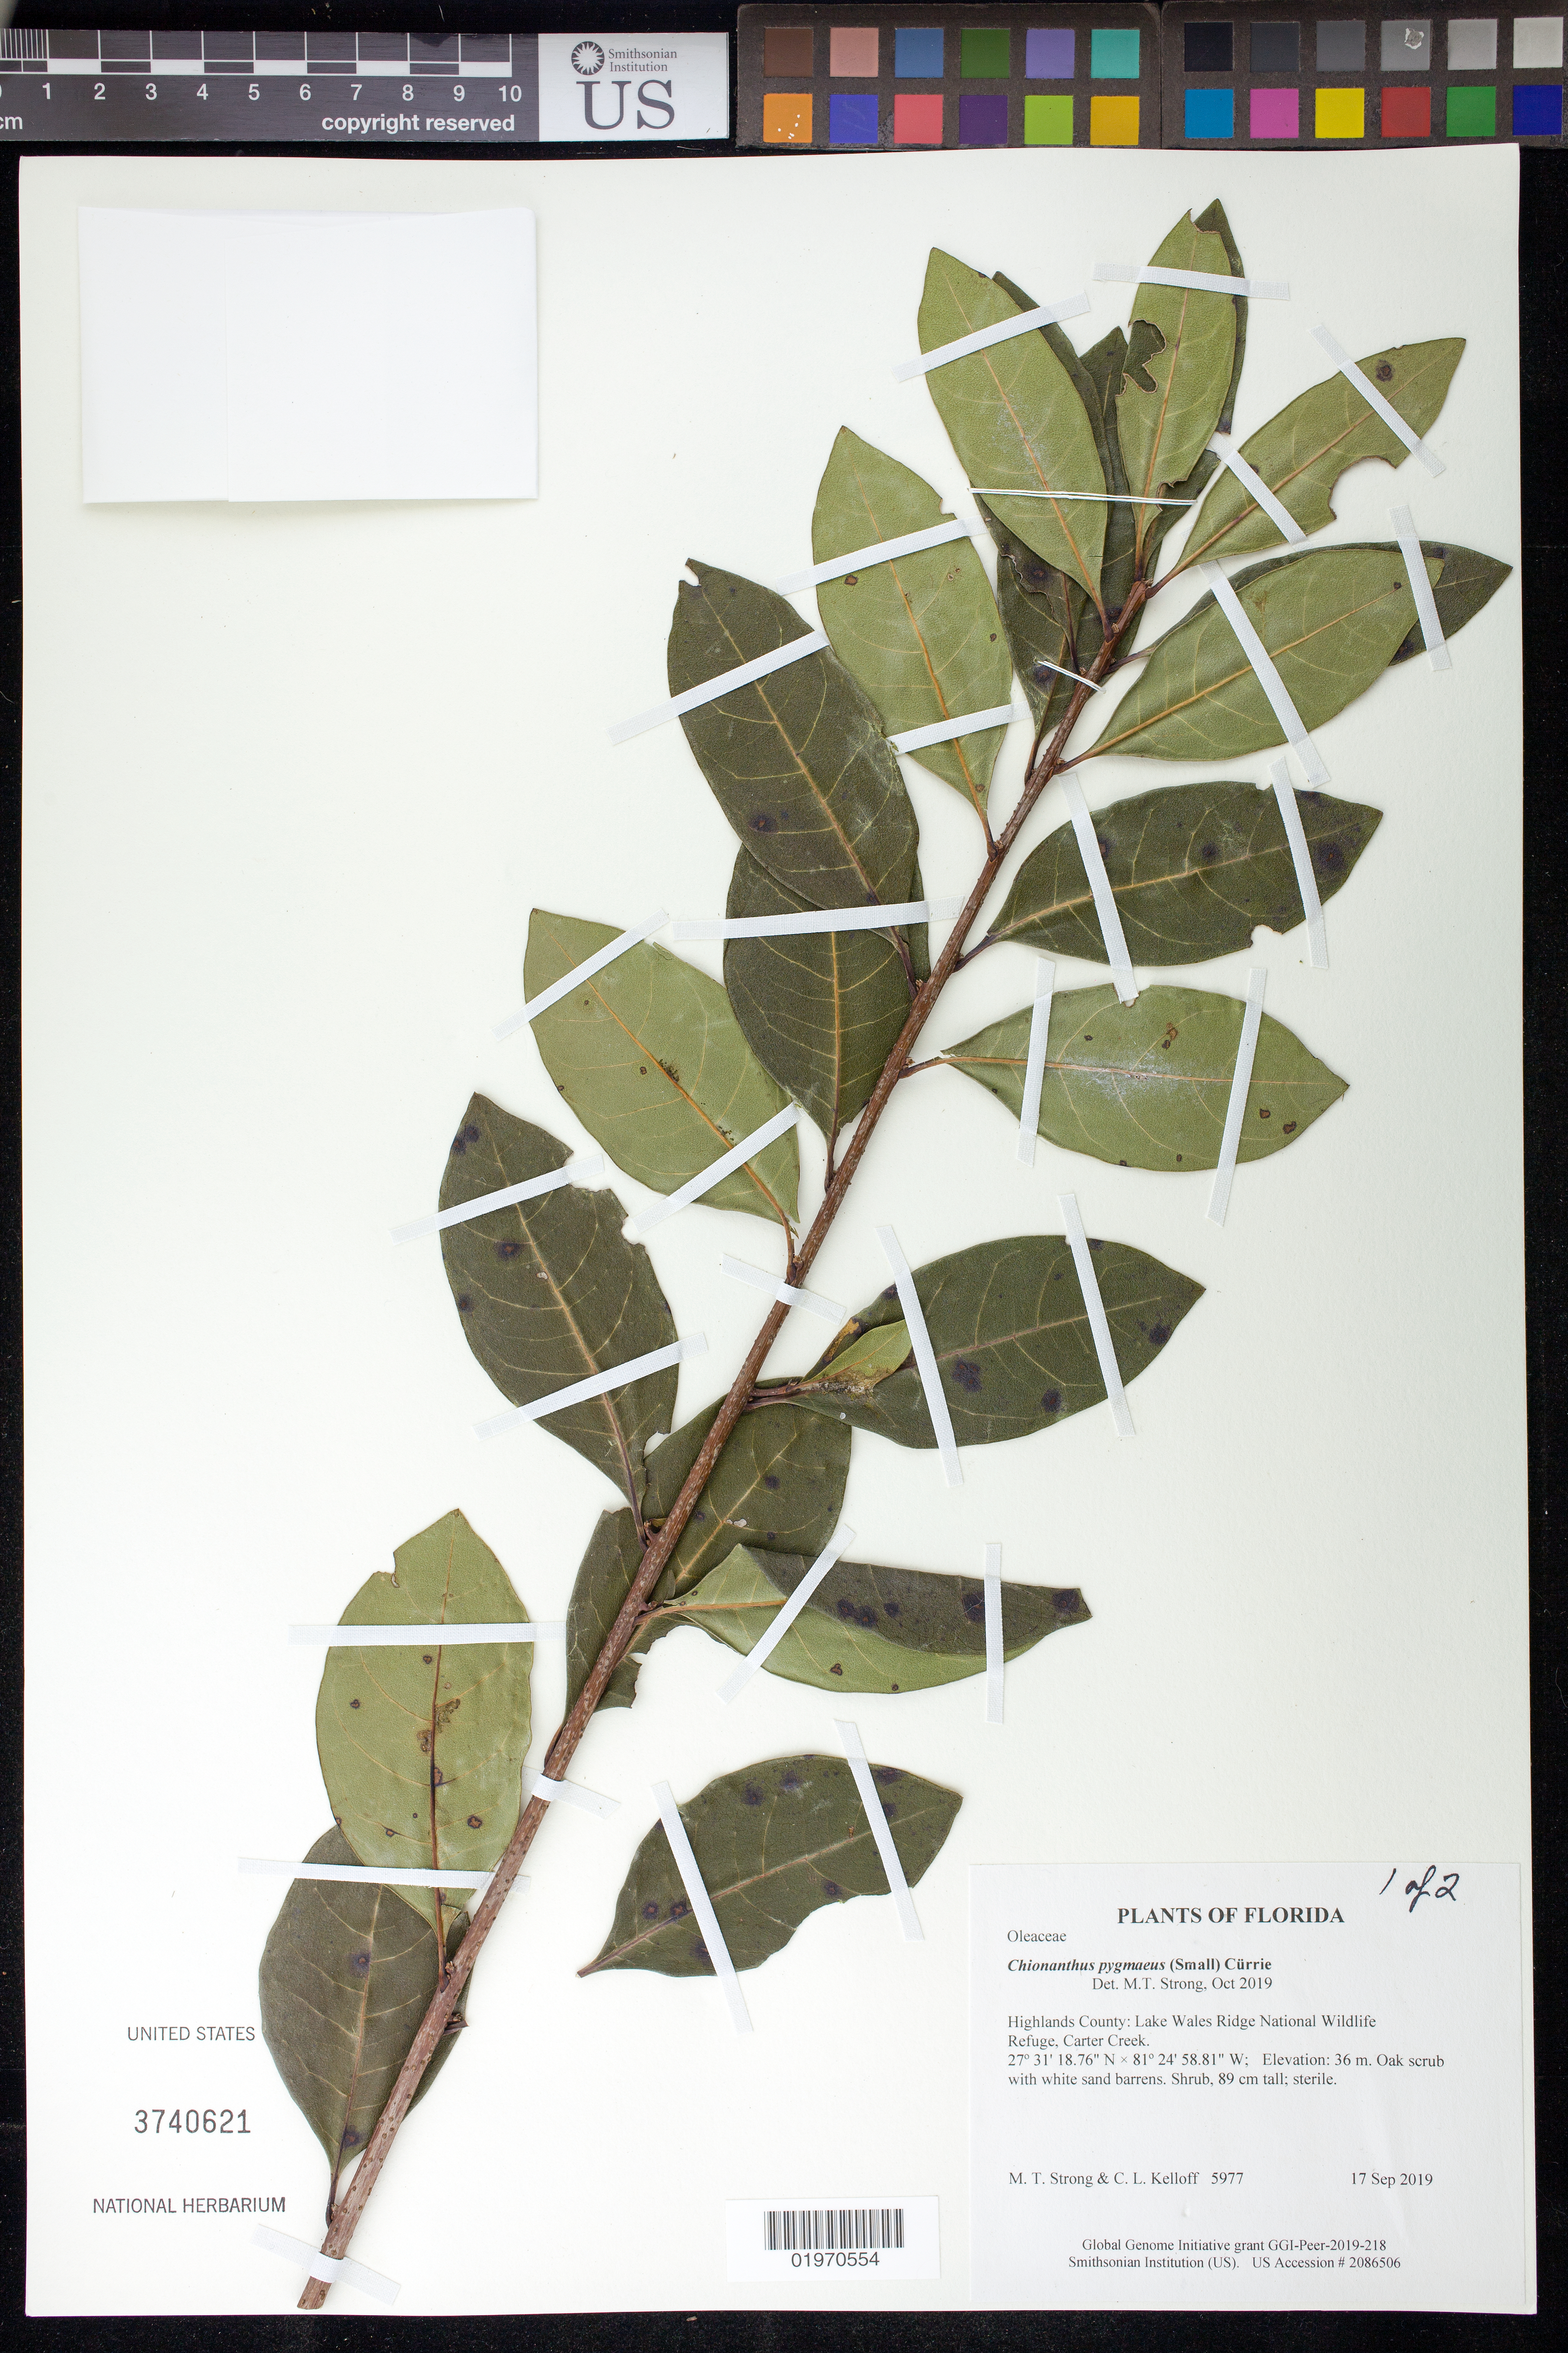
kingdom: Plantae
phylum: Tracheophyta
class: Magnoliopsida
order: Lamiales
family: Oleaceae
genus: Chionanthus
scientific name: Chionanthus pygmaeus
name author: (Small) Cürrie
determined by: Strong, Mark T., (BOT), Smithsonian Institution - National Museum of Natural History (UNITED STATES)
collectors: M. T. Strong & C. L. Kelloff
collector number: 5977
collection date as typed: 17 Sep 2019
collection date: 2019-09-17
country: United States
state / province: Florida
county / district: Highlands County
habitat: Oak scrub with white sand barrens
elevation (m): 36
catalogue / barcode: US 3740621